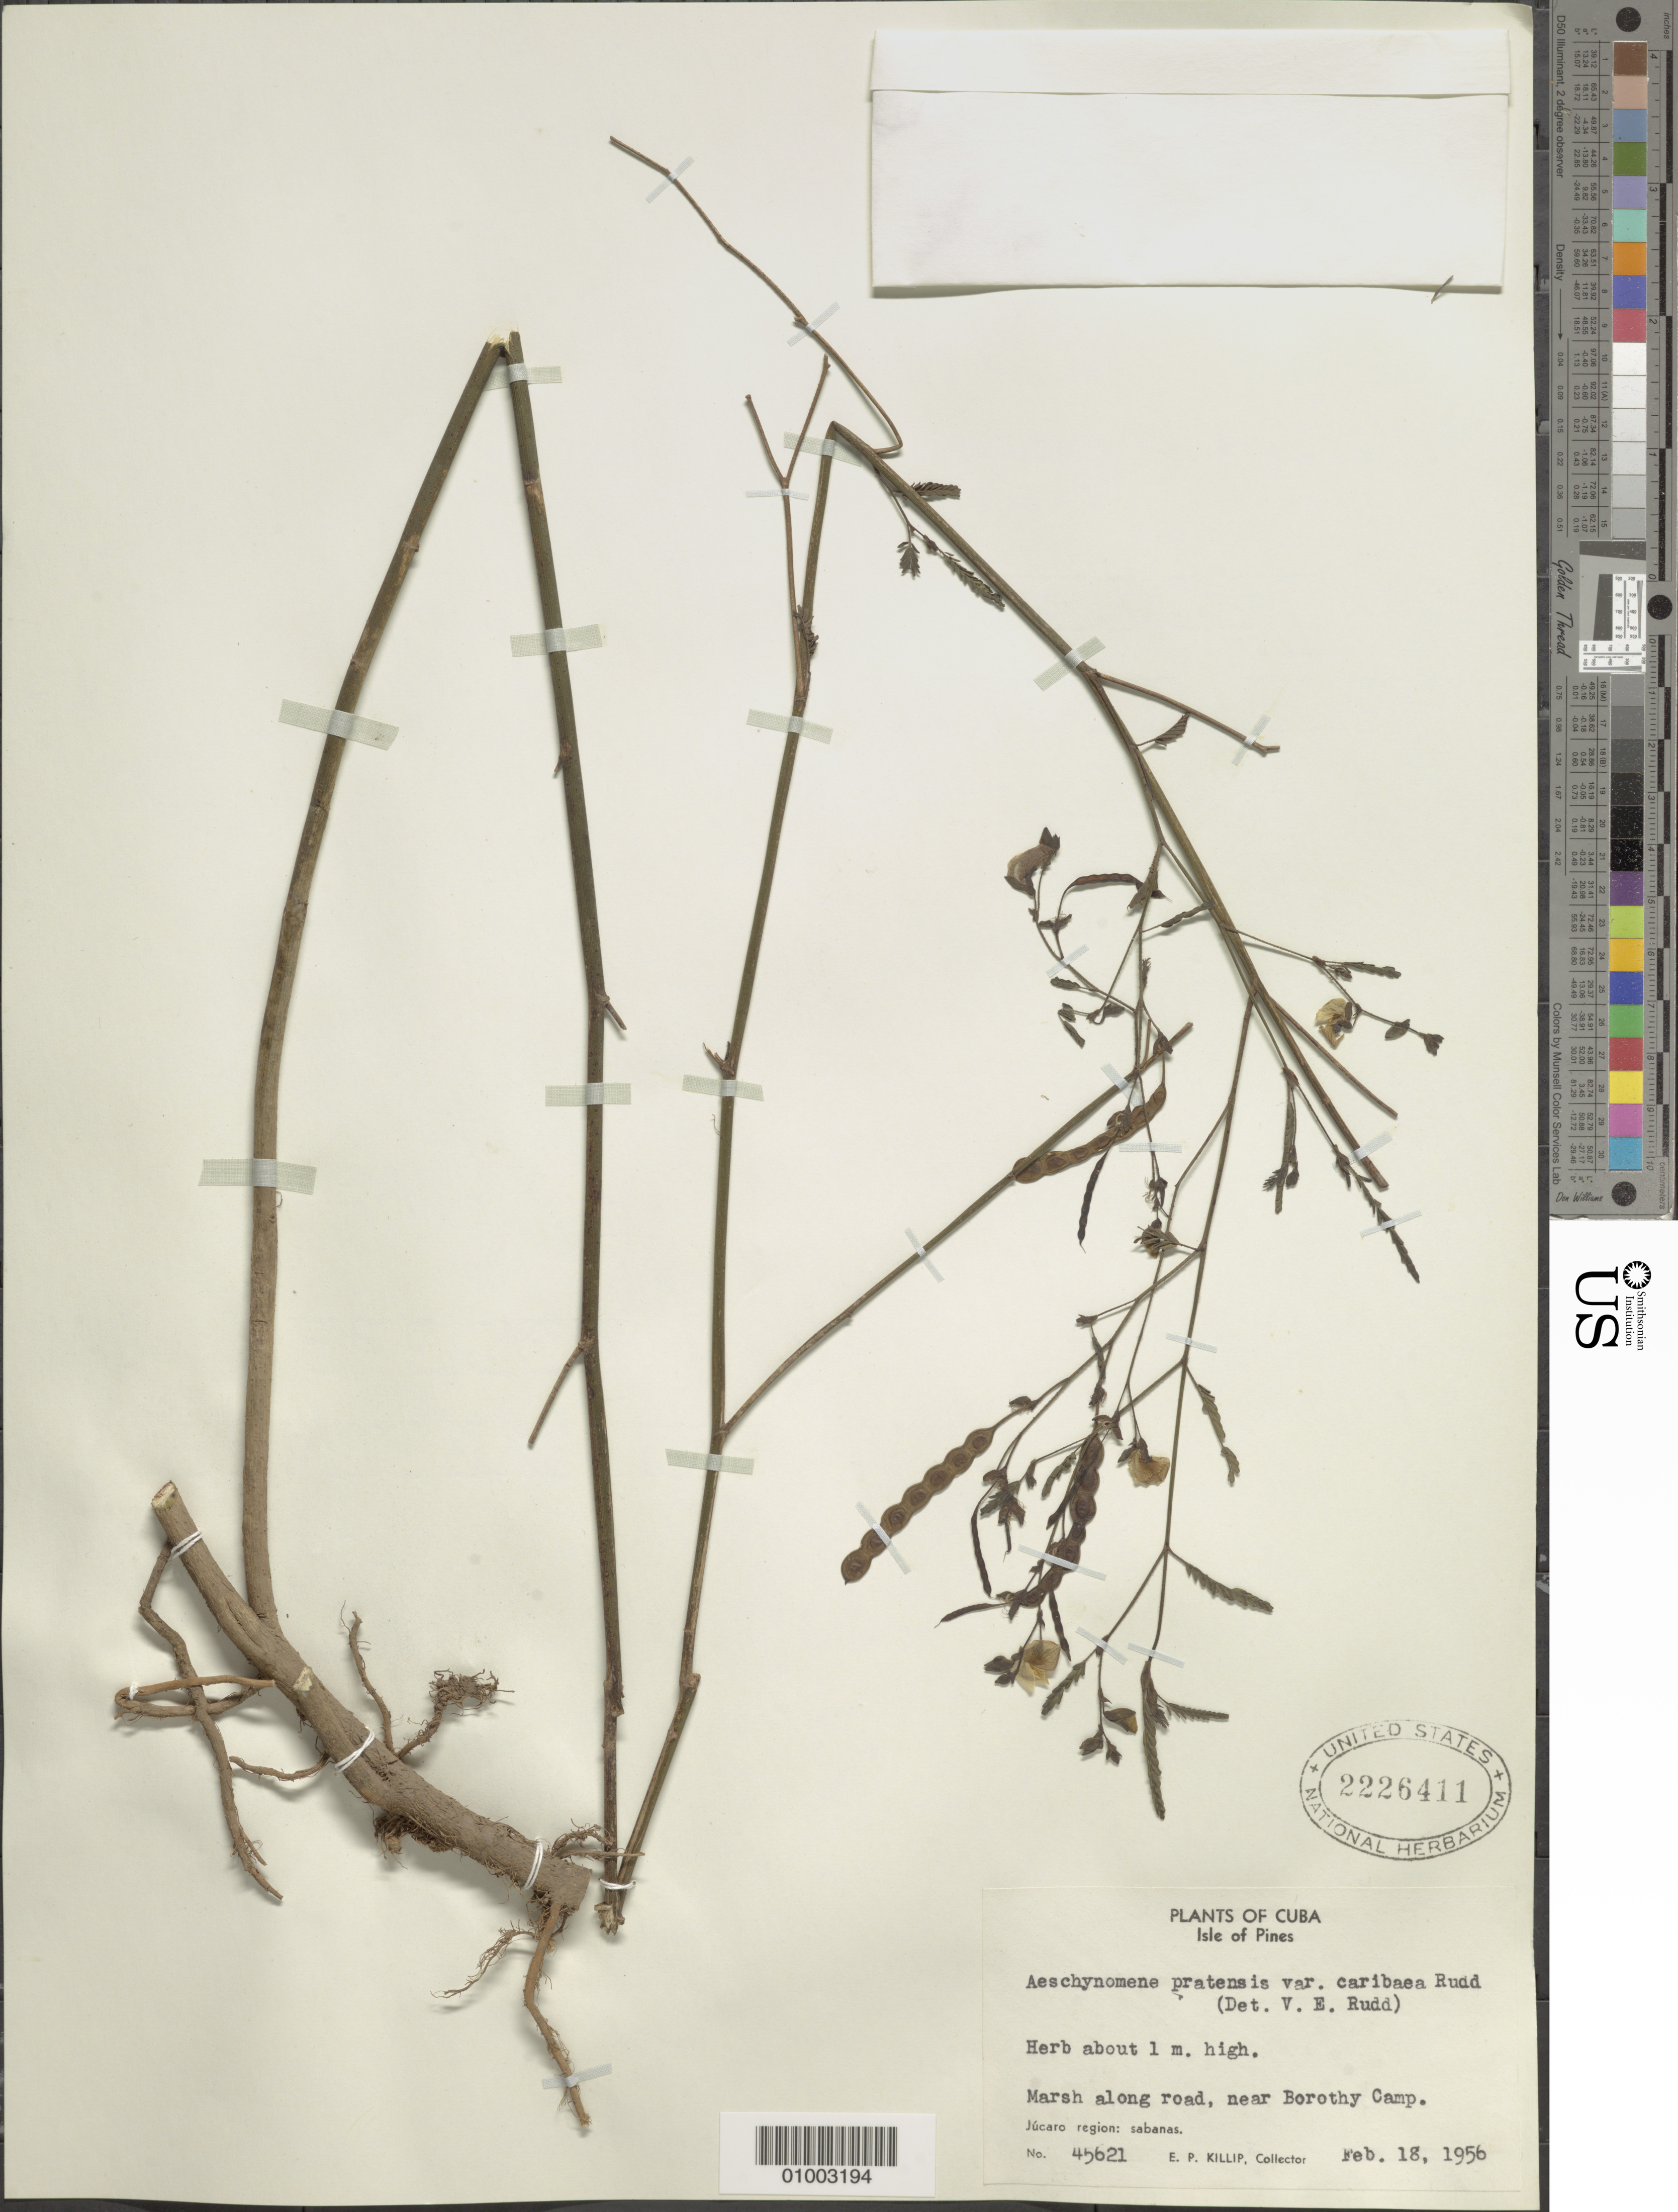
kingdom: Plantae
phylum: Tracheophyta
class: Magnoliopsida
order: Fabales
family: Fabaceae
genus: Aeschynomene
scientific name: Aeschynomene pratensis var. caribaea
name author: Rudd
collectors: E. P. Killip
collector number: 45621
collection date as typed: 18 Feb 1956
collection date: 1956-02-18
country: Cuba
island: Isla de la Juventud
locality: Marsh along road, near Borothy Camp, Jucaro region, sabanas, Isle of Pines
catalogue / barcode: US 2226411